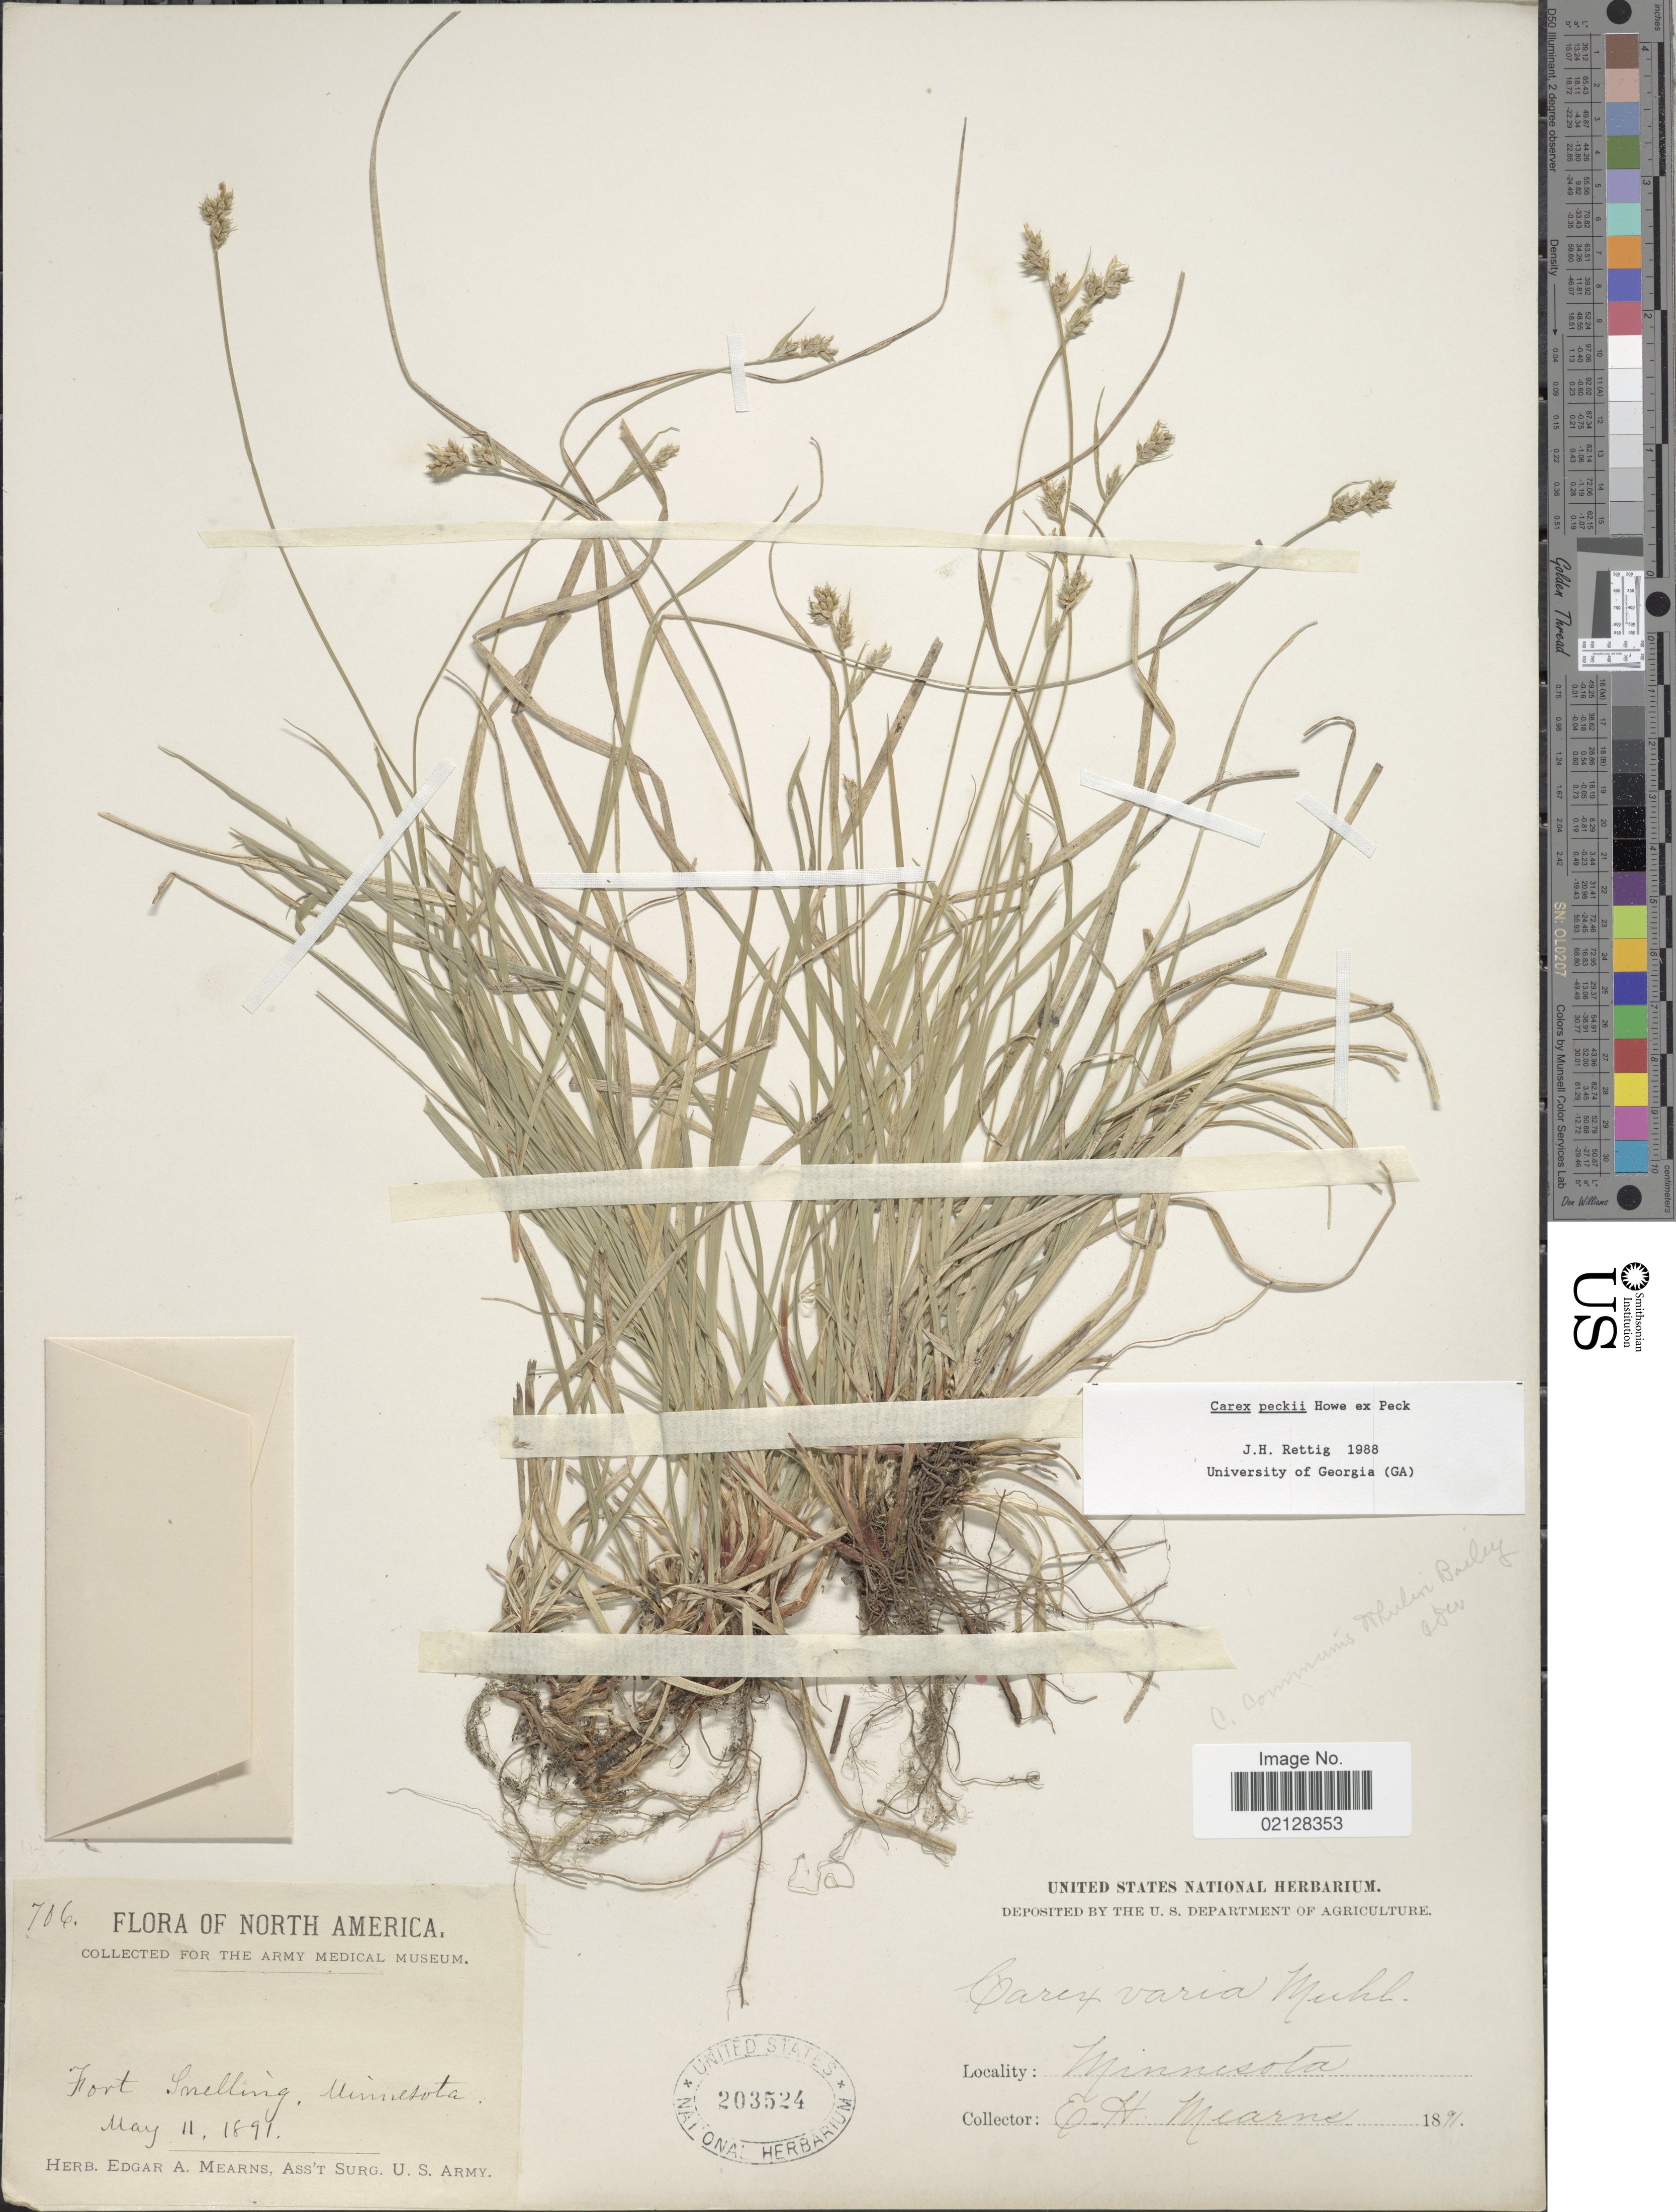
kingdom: Plantae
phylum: Tracheophyta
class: Liliopsida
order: Poales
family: Cyperaceae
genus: Carex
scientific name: Carex peckii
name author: Howe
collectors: E. A. Mearns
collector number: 706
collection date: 1891-05-11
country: United States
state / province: Minnesota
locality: Fort Snelling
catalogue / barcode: US 203524